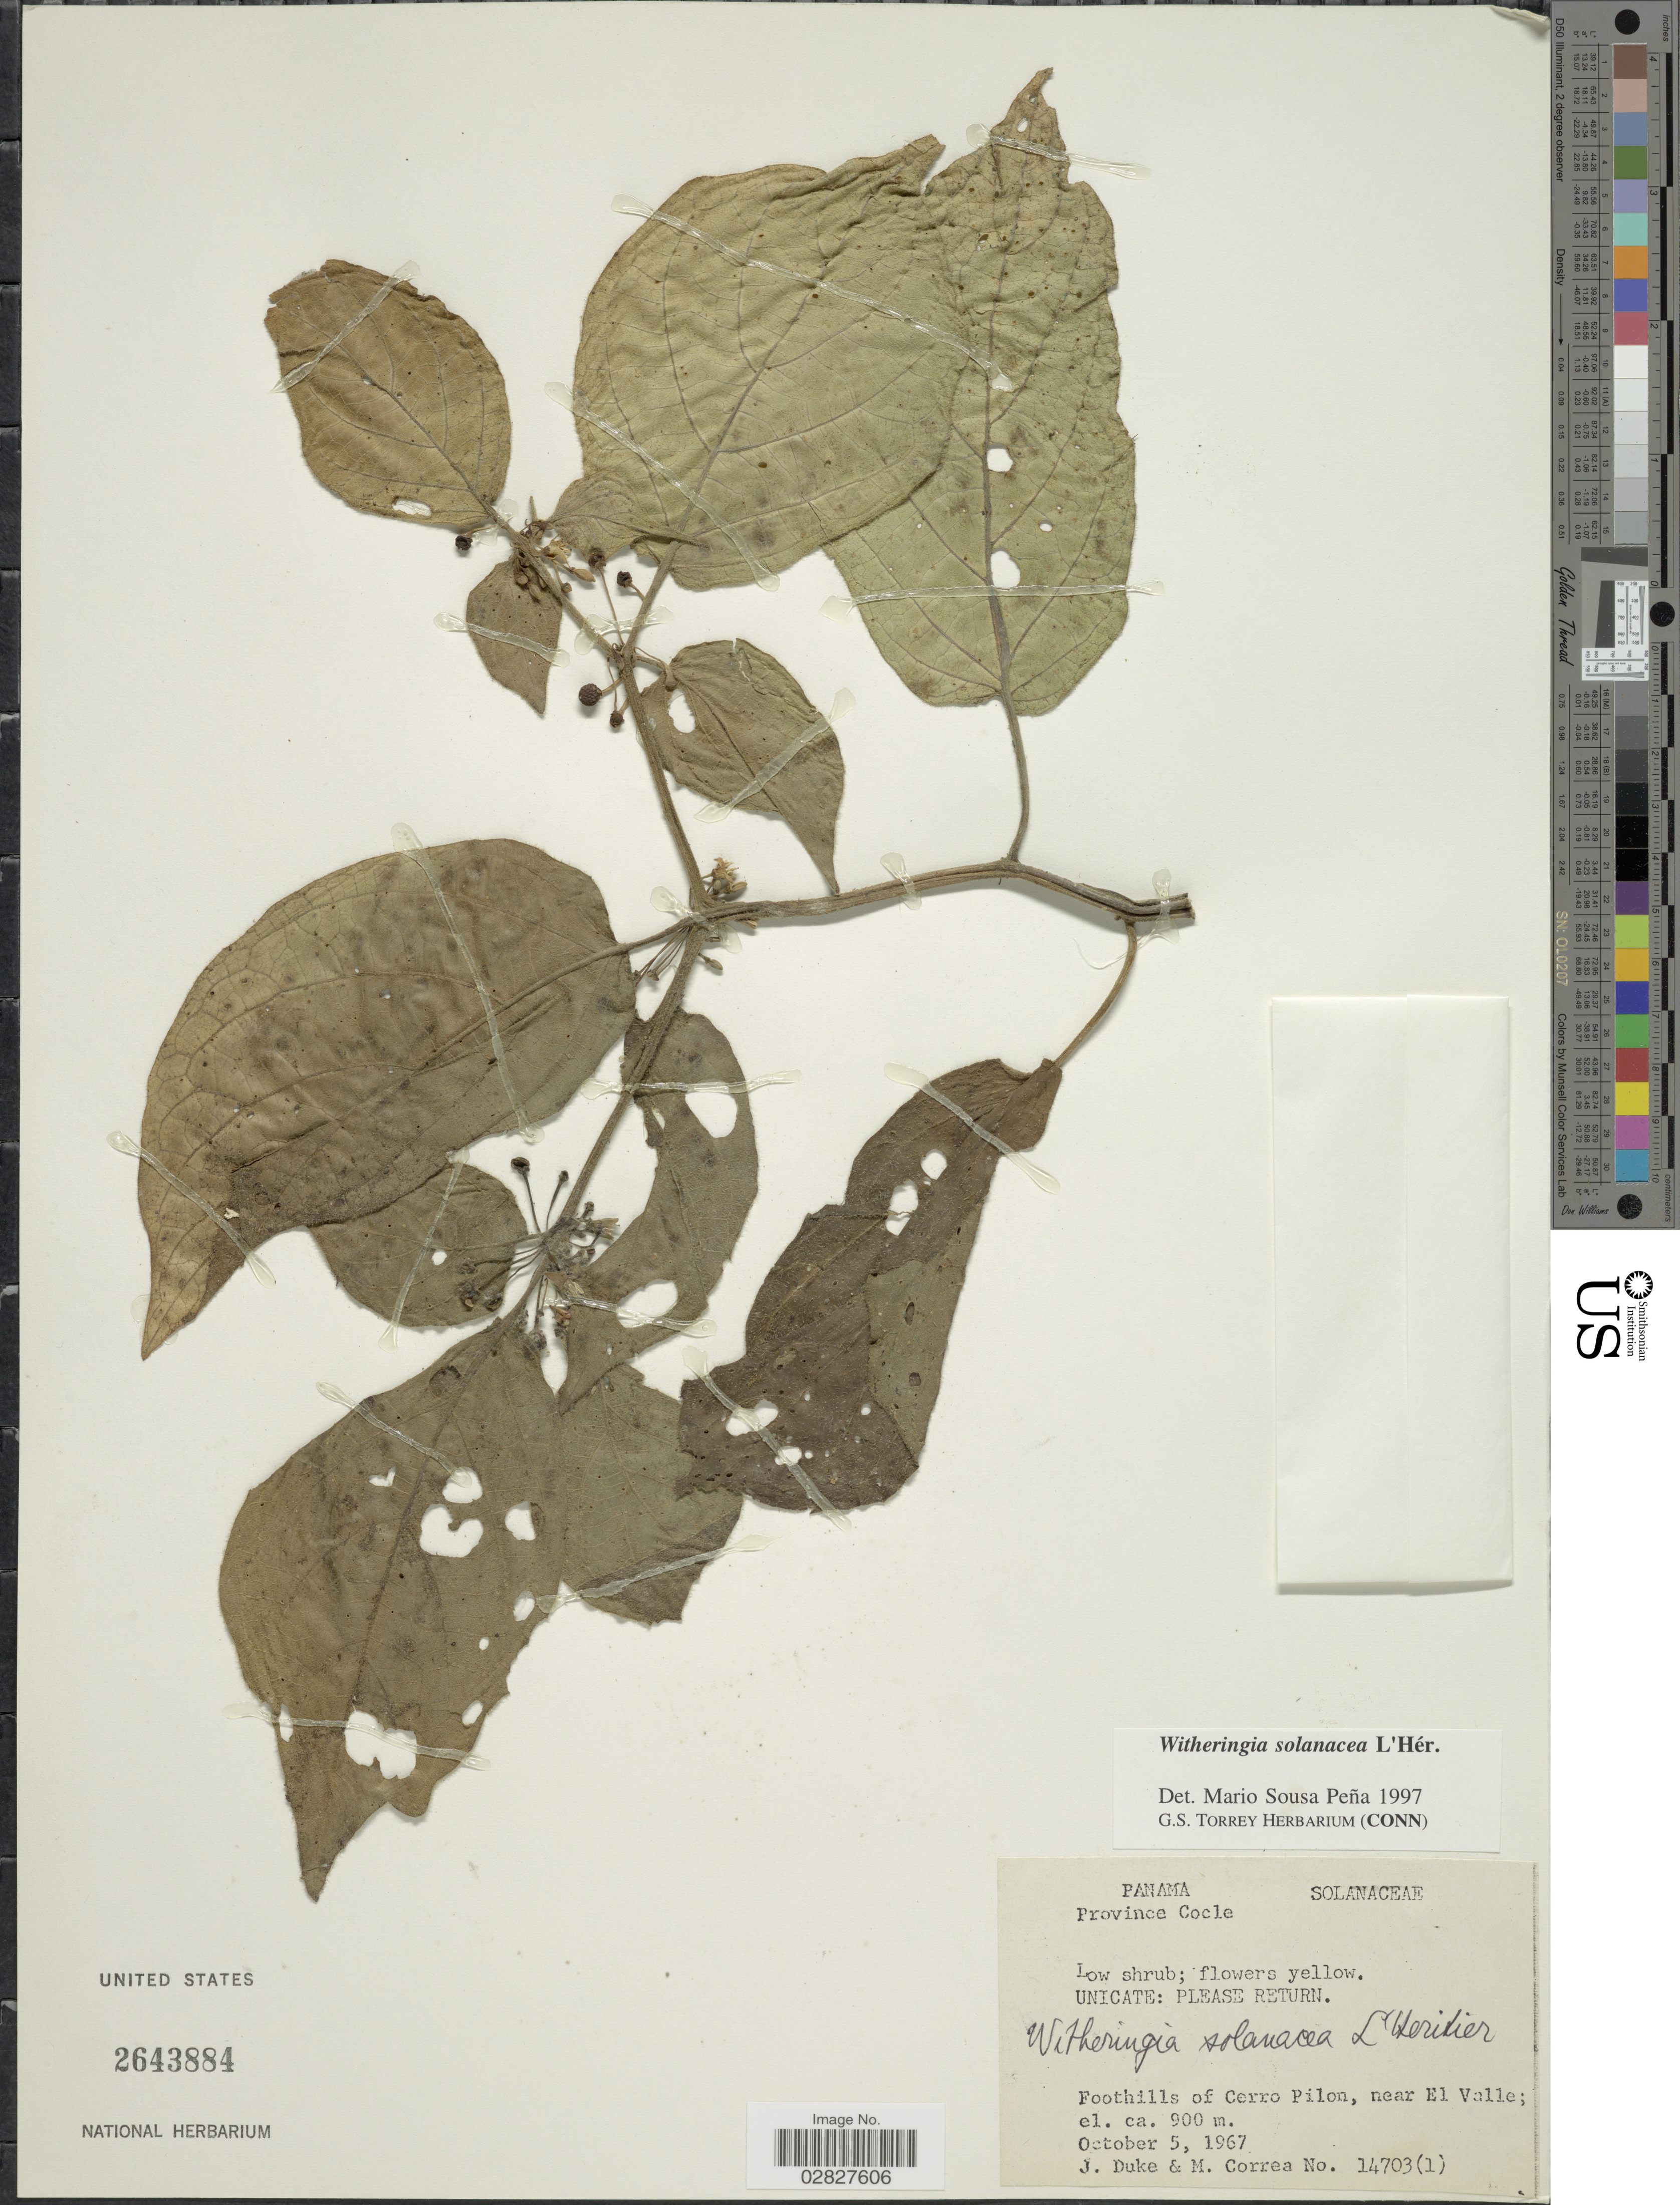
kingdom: Plantae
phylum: Tracheophyta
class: Magnoliopsida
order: Solanales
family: Solanaceae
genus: Witheringia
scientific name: Witheringia solanacea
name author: L'Hér.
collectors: J. Duke & M. Correa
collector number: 14703(1)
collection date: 1967-10-05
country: Panama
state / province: Coclé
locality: Foothills of Cerro Pilon, near El Valle.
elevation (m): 900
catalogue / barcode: US 2643884